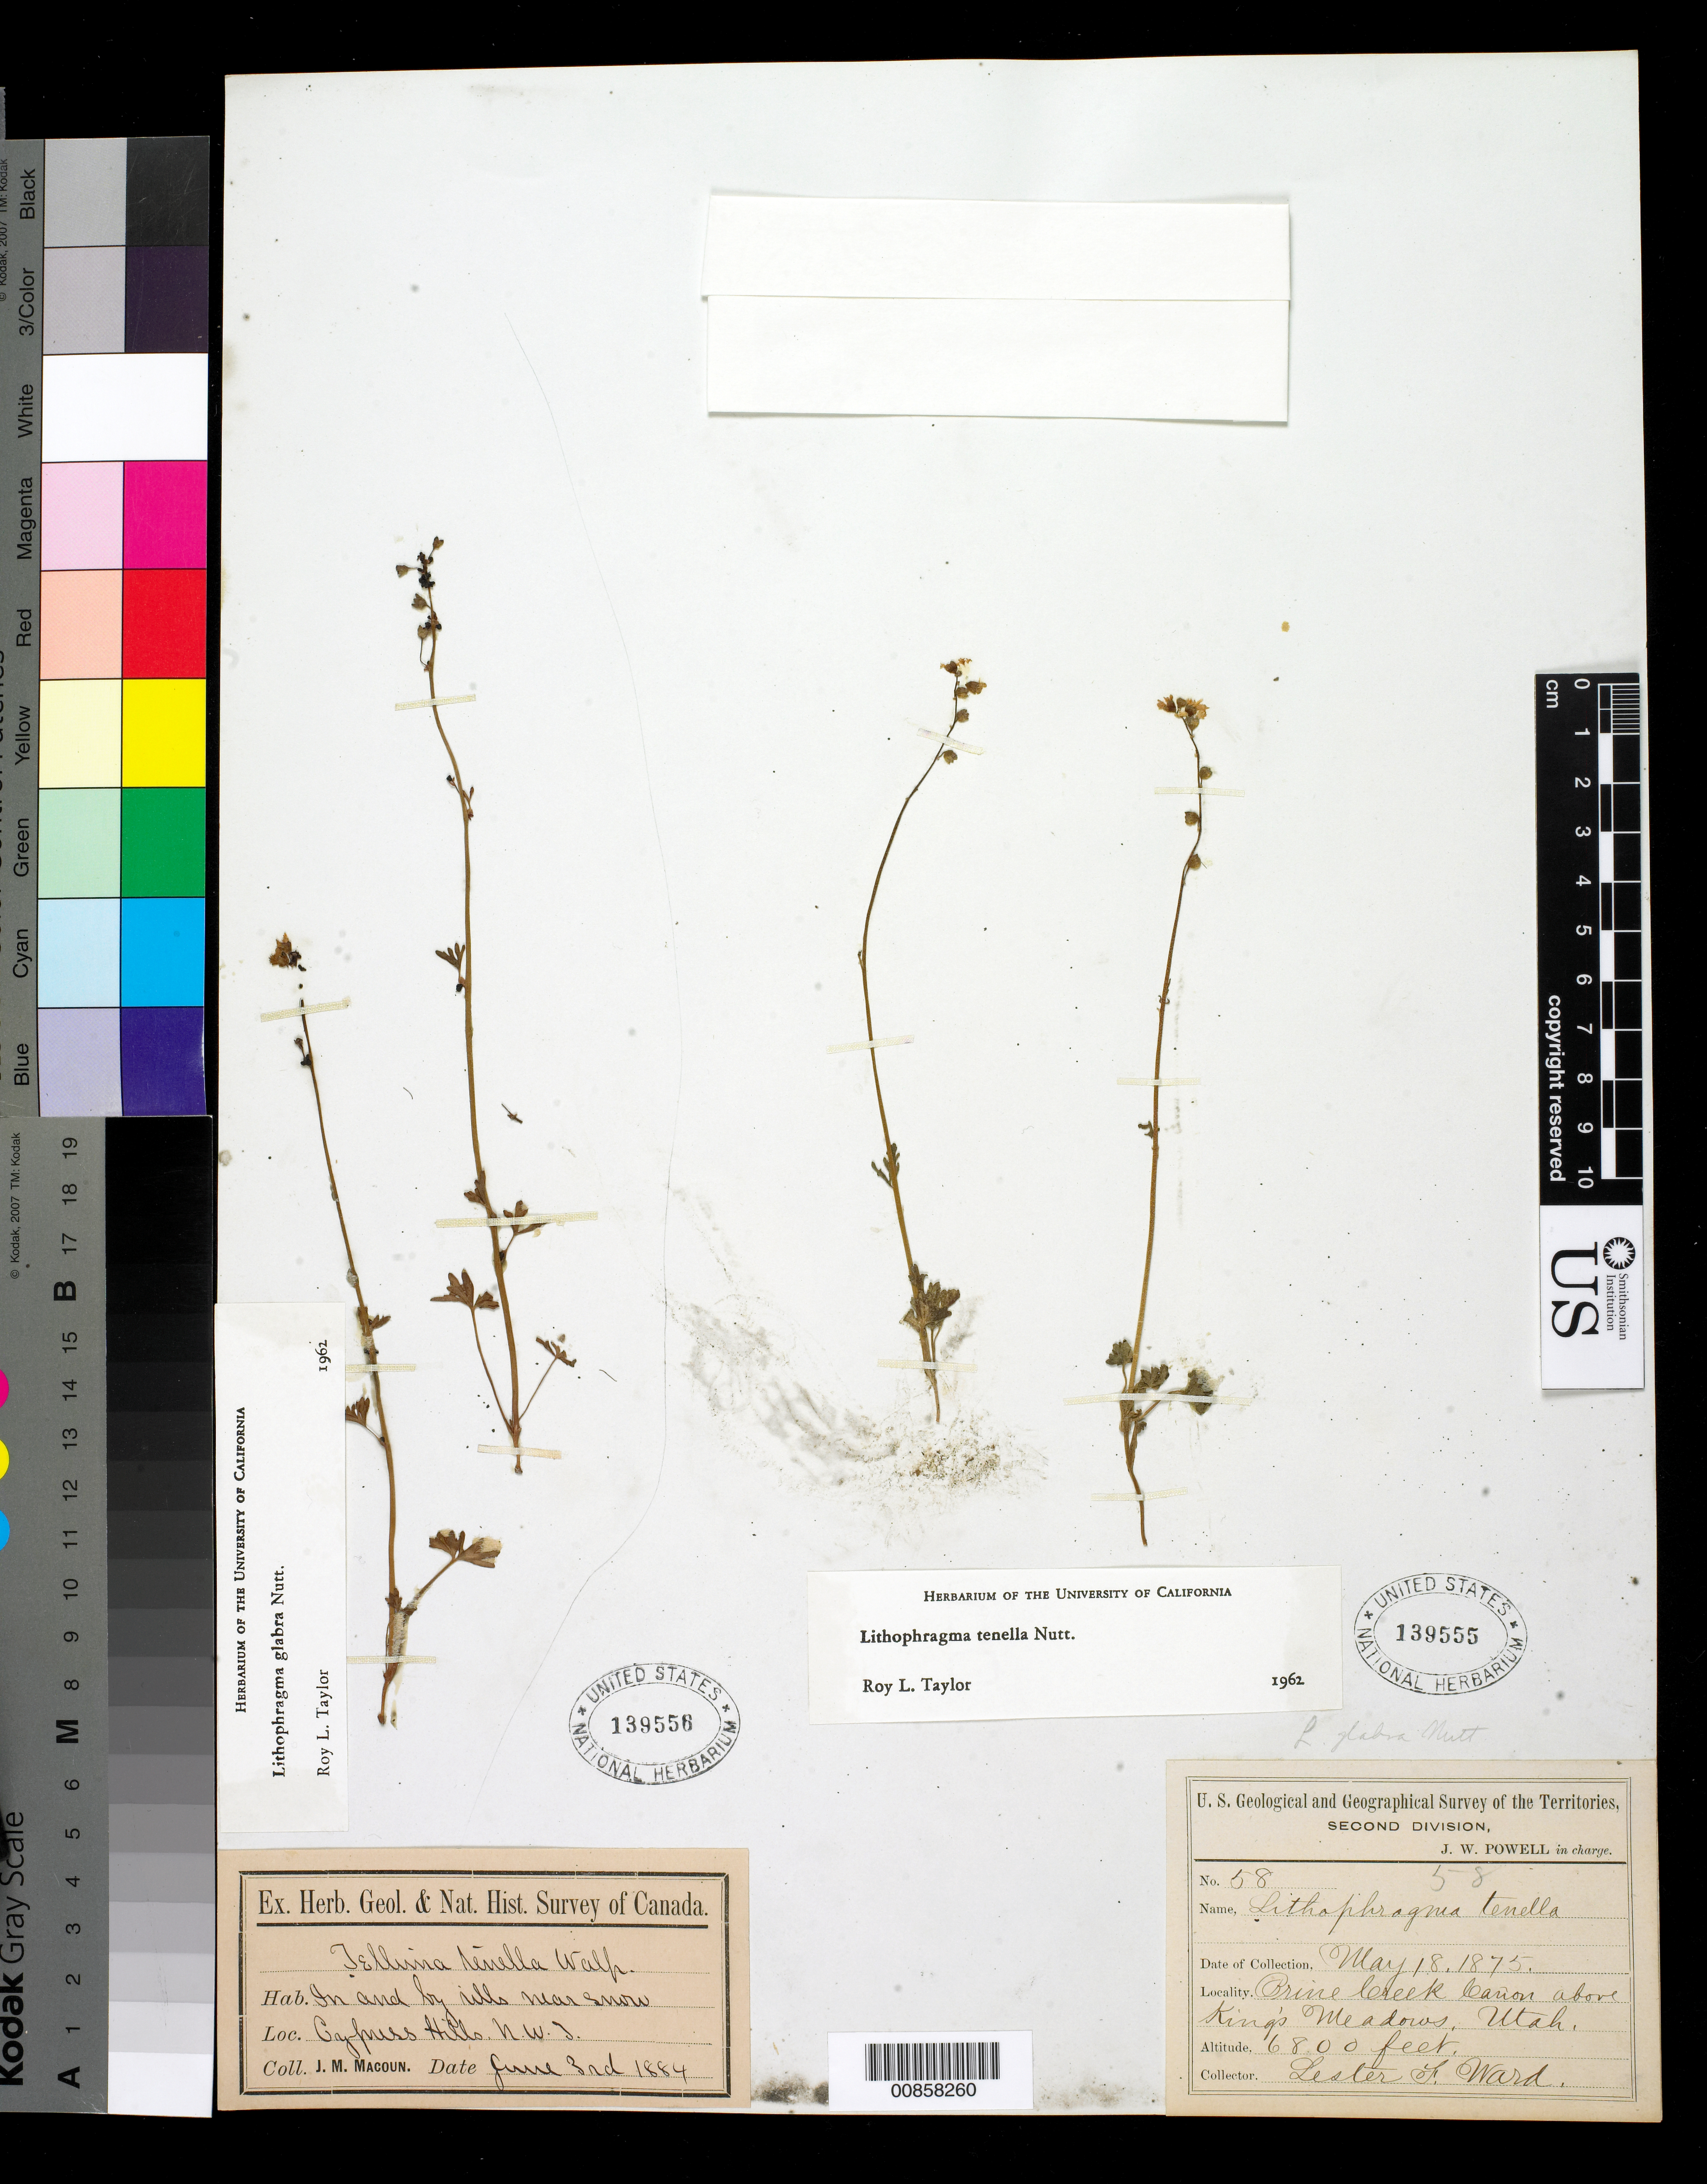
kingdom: Plantae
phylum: Tracheophyta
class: Magnoliopsida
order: Saxifragales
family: Saxifragaceae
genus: Lithophragma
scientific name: Lithophragma tenellum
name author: Nutt.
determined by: Taylor, R. L.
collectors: L. F. Ward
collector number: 58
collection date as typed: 18 May 1875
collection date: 1875-05-18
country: United States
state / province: Utah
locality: Brine Creek Canyon above King's Meadows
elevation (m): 2073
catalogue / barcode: US 139555